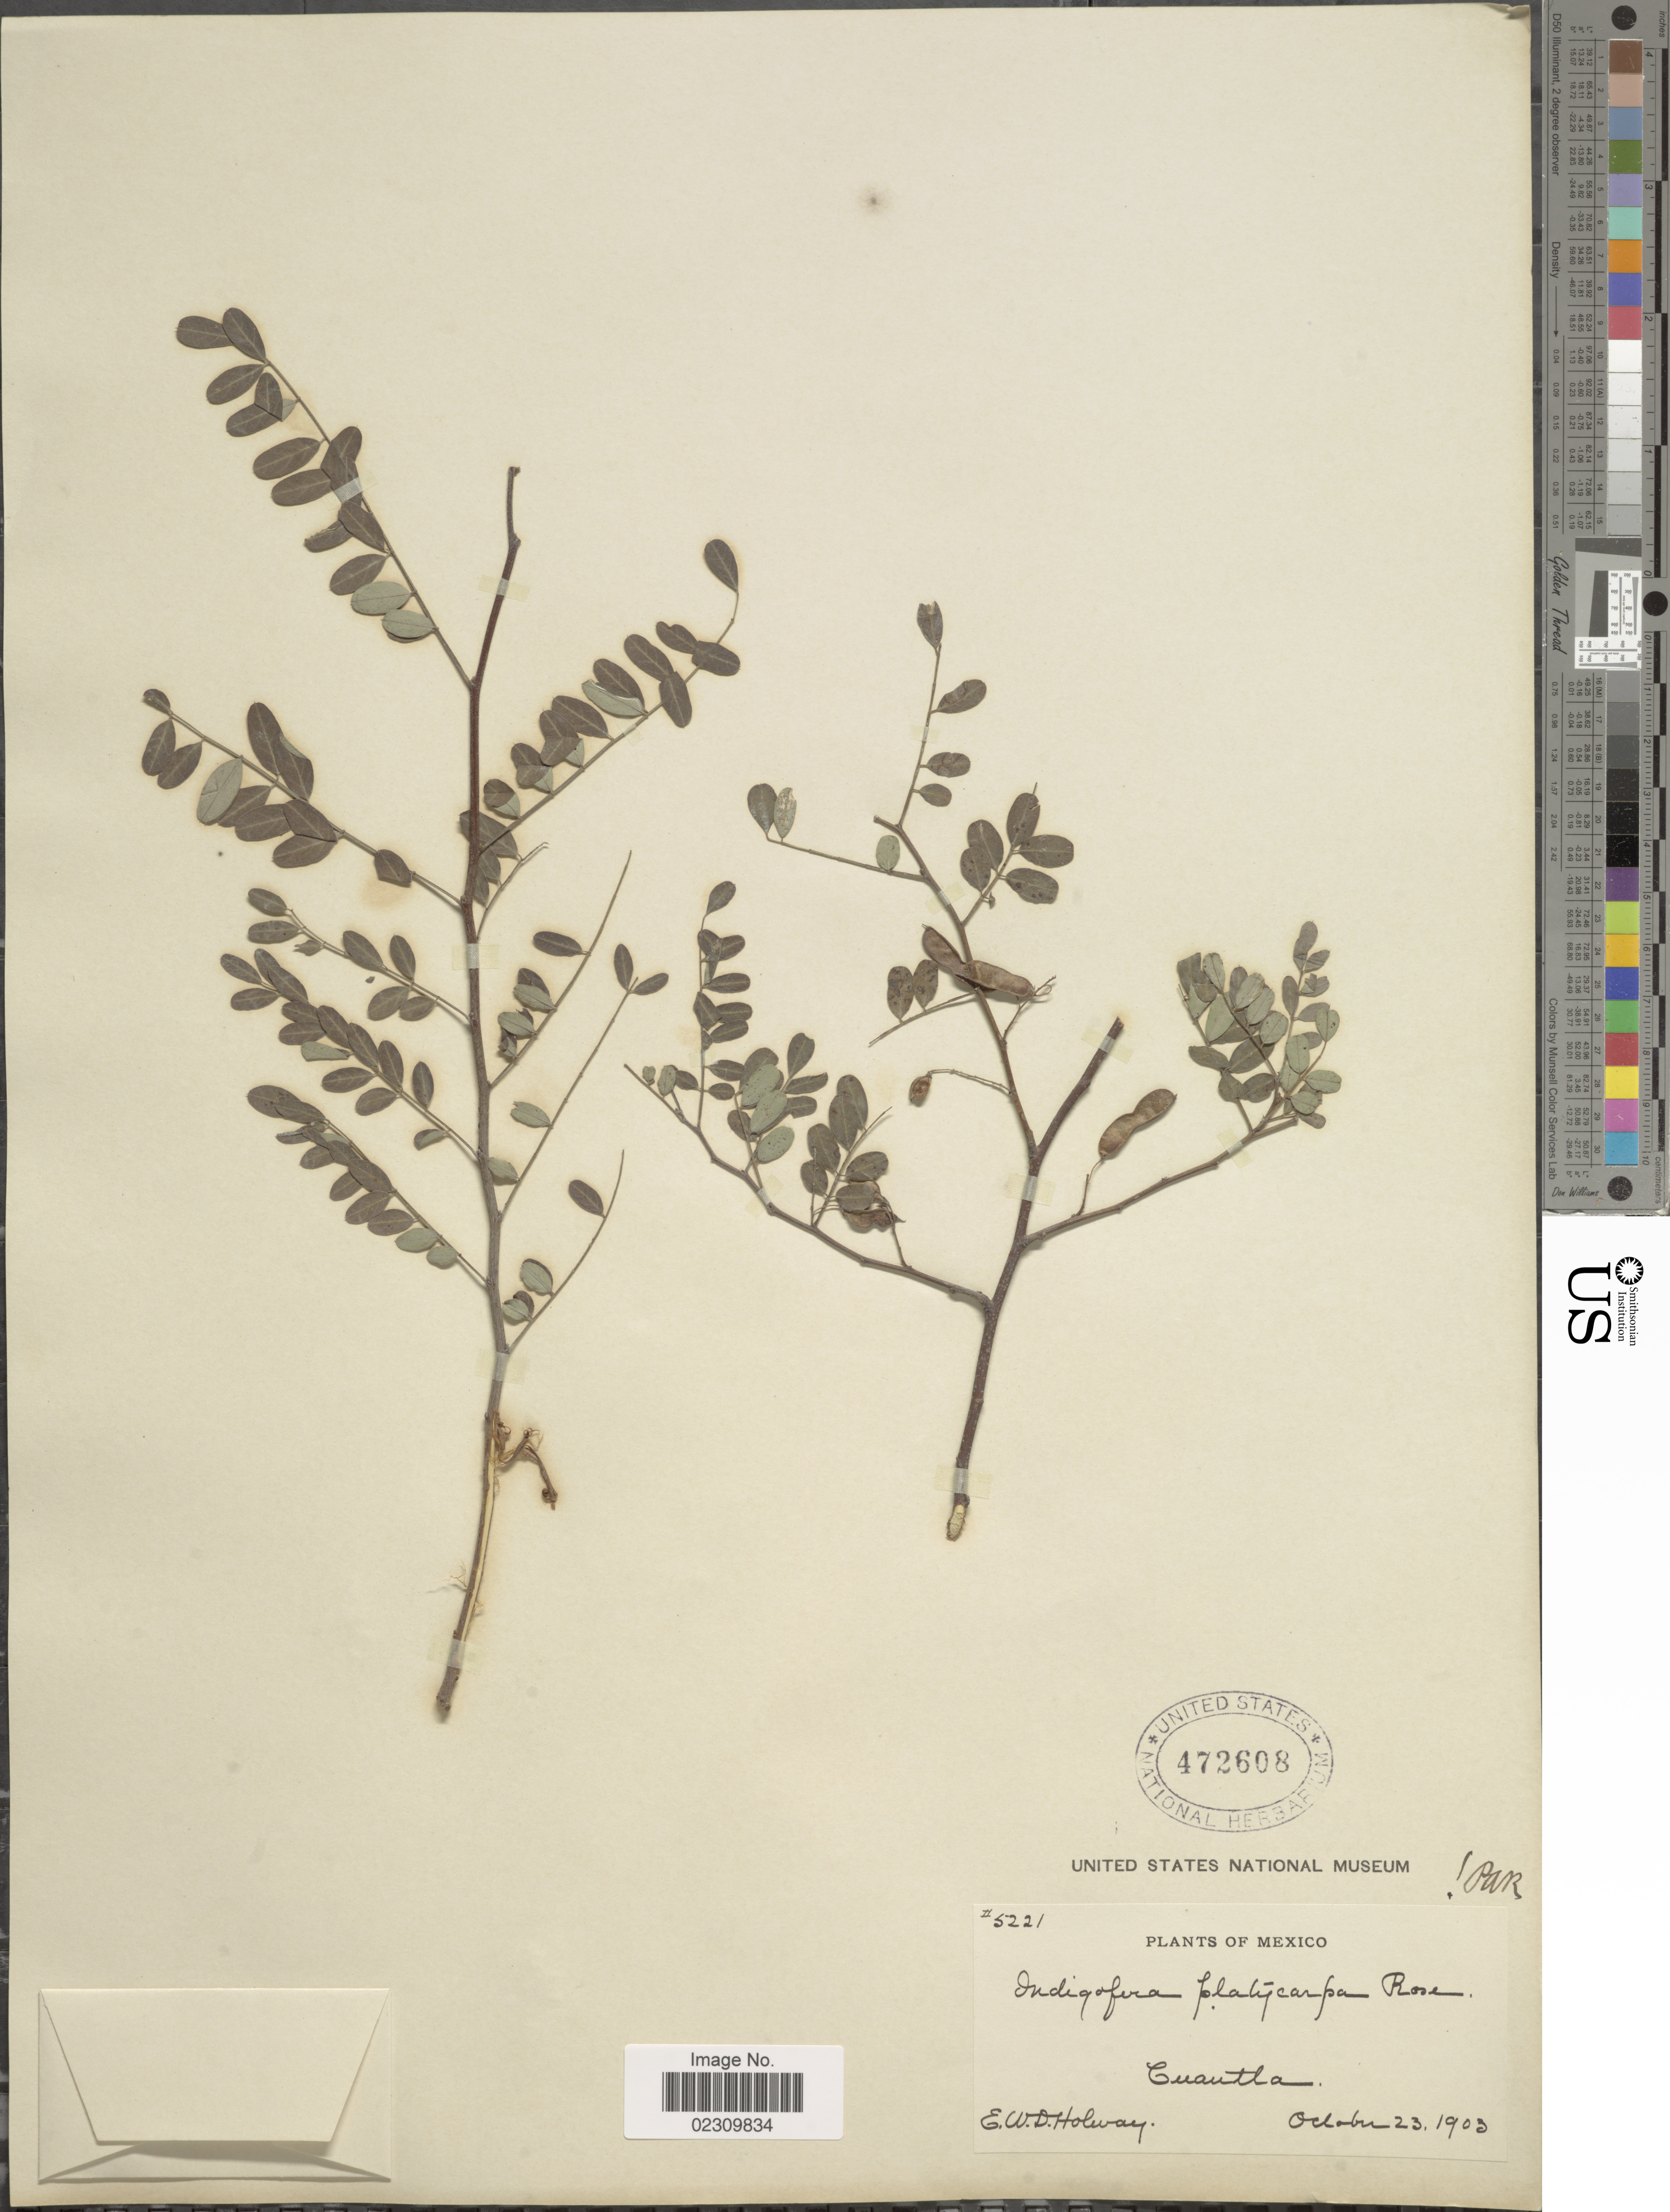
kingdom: Plantae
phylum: Tracheophyta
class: Magnoliopsida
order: Fabales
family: Fabaceae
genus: Indigofera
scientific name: Indigofera platycarpa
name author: Rose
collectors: E. W. D. Holway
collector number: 5221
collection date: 1903-10-23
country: Mexico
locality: Cuautla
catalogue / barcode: US 472608